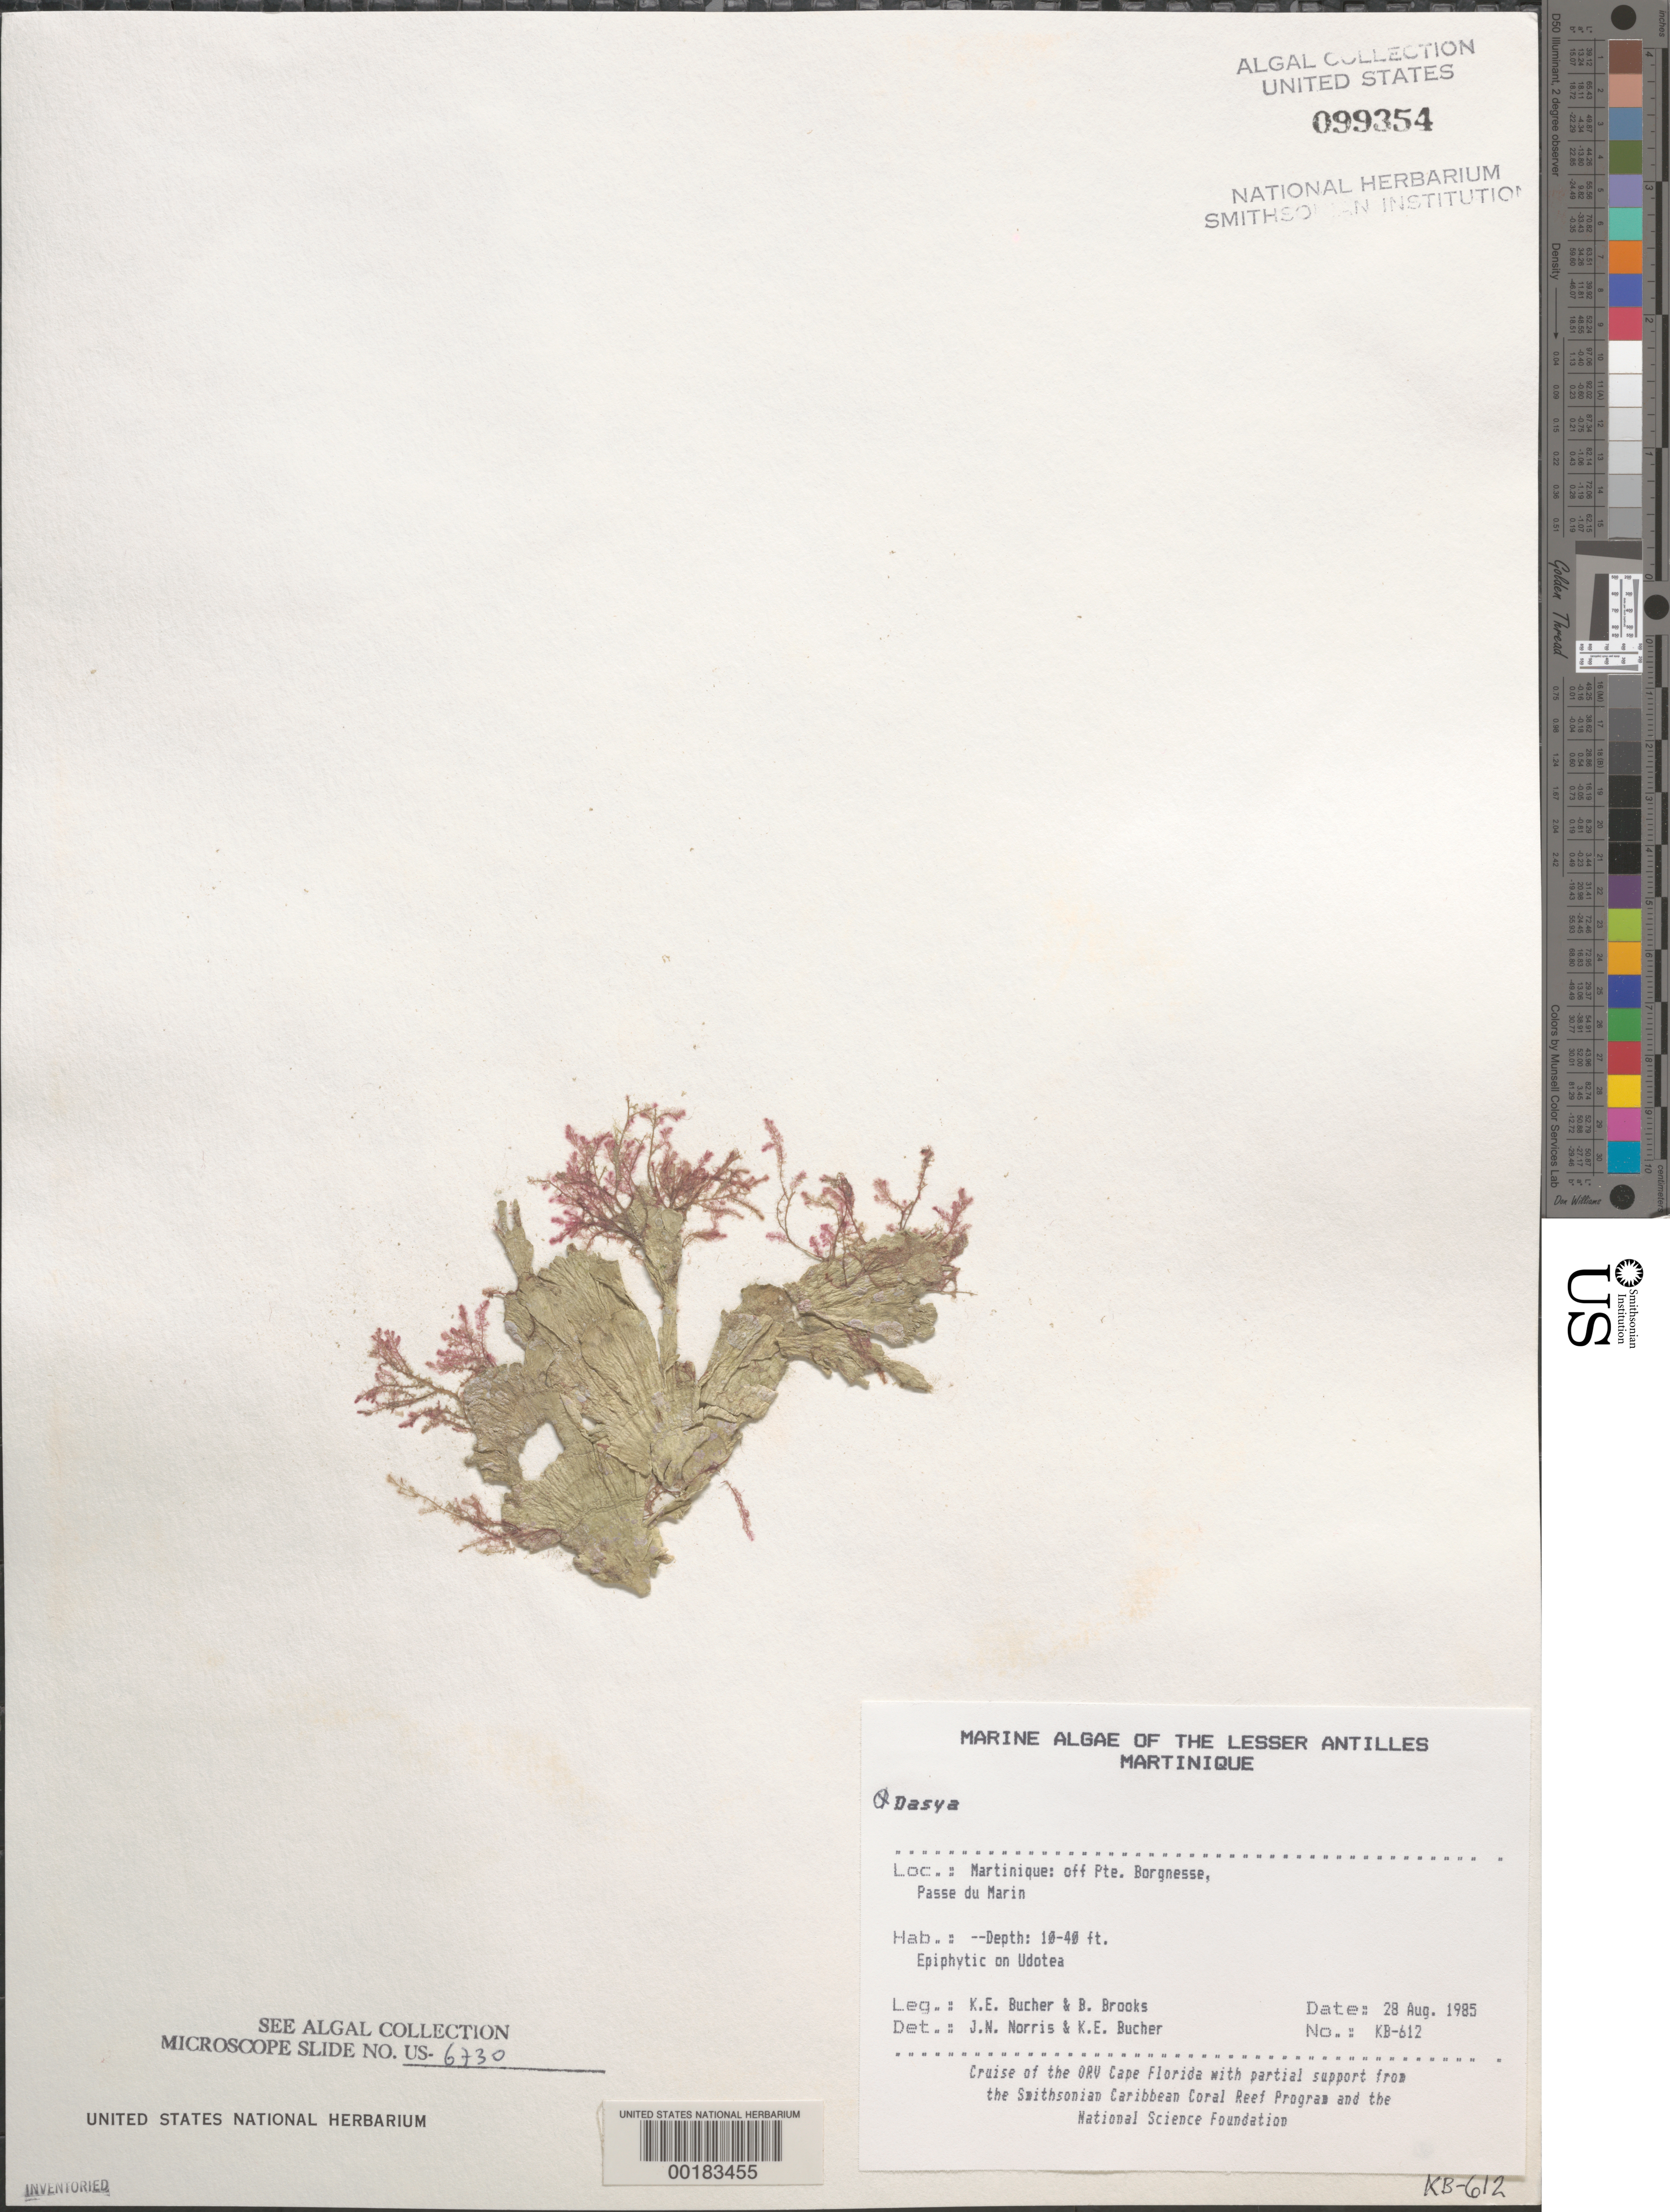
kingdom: Plantae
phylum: Rhodophyta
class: Florideophyceae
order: Ceramiales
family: Dasyaceae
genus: Dasya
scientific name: Dasya sp.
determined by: Norris, J. N.; Bucher, K. E.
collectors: K. E. Bucher & B. Brooks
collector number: Kb-612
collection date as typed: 28 Aug 1985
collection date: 1985-08-28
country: Martinique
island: Martinique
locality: Passe du Marin, off Pointe Borgnesse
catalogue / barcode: US 99354